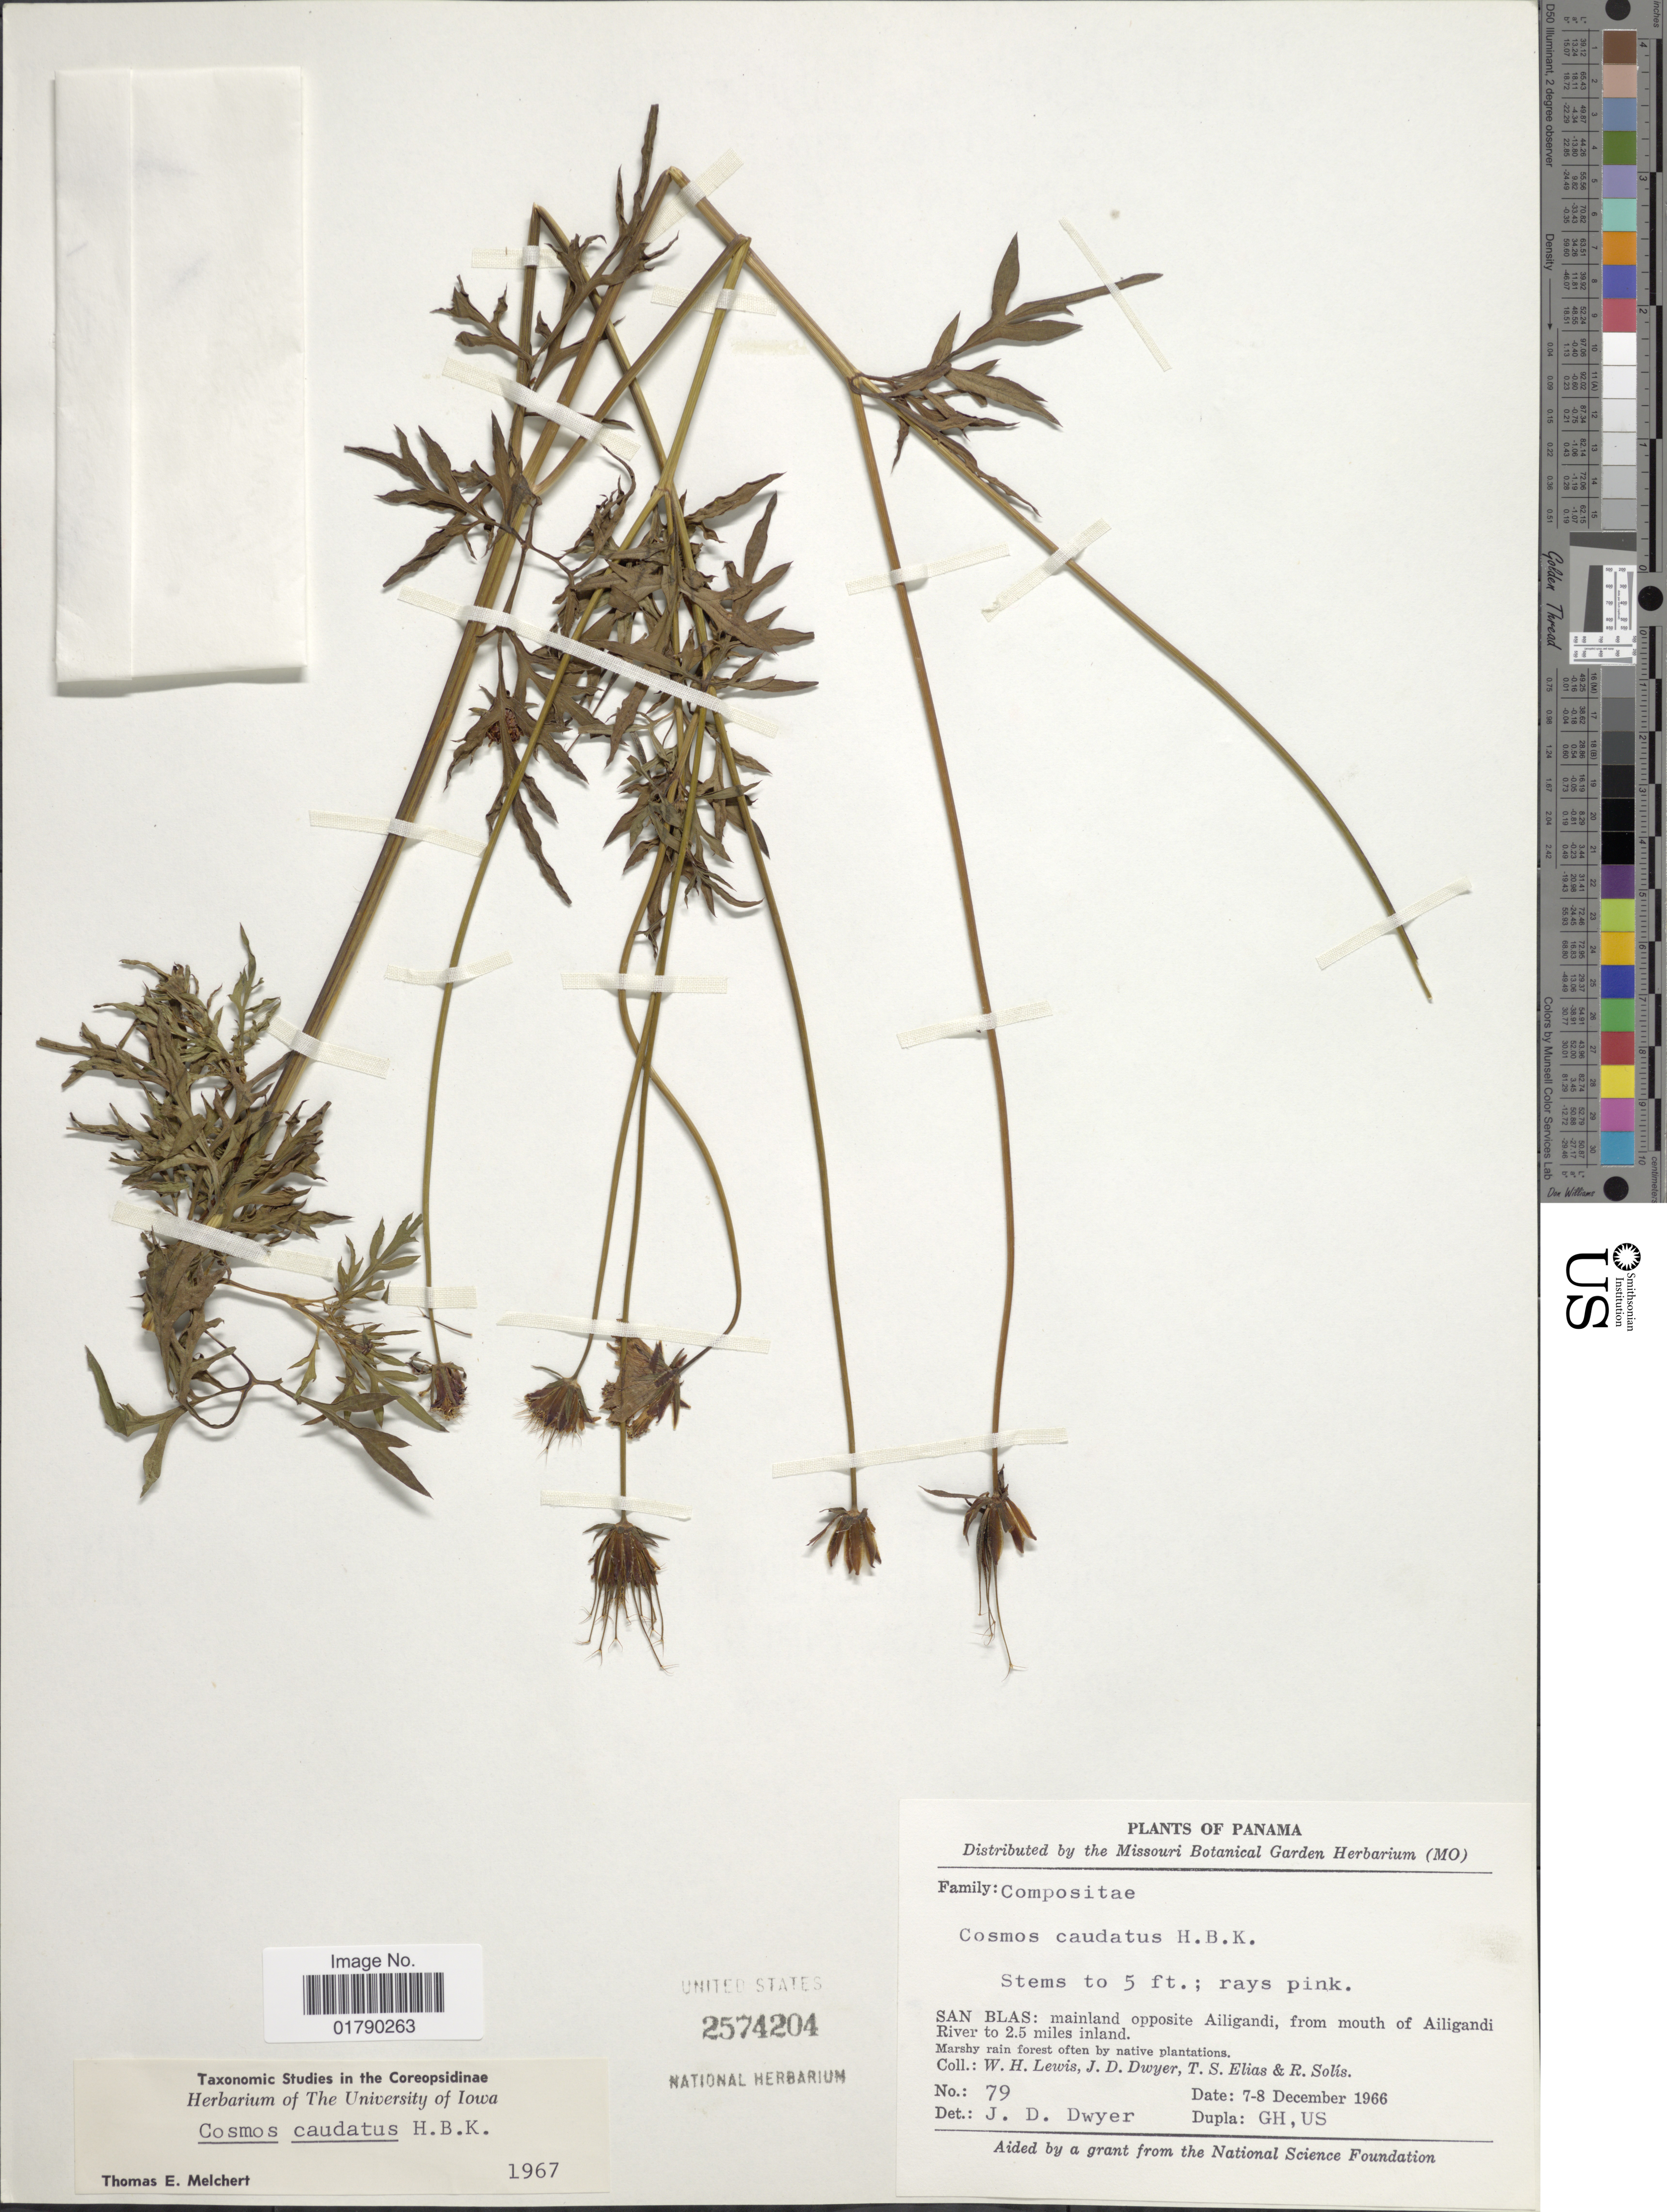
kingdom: Plantae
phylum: Tracheophyta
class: Magnoliopsida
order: Asterales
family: Asteraceae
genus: Cosmos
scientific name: Cosmos caudatus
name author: Kunth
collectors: W. H. Lewis, J. D. Dwyer, T. S. Elias & R. Solis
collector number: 79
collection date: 1966-12-07/1966-12-08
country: Panama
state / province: Kuna Yala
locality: Mainland opposite Ailigandi, from mouth of Ailigandi River to 2.5 miles inland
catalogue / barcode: US 2574204